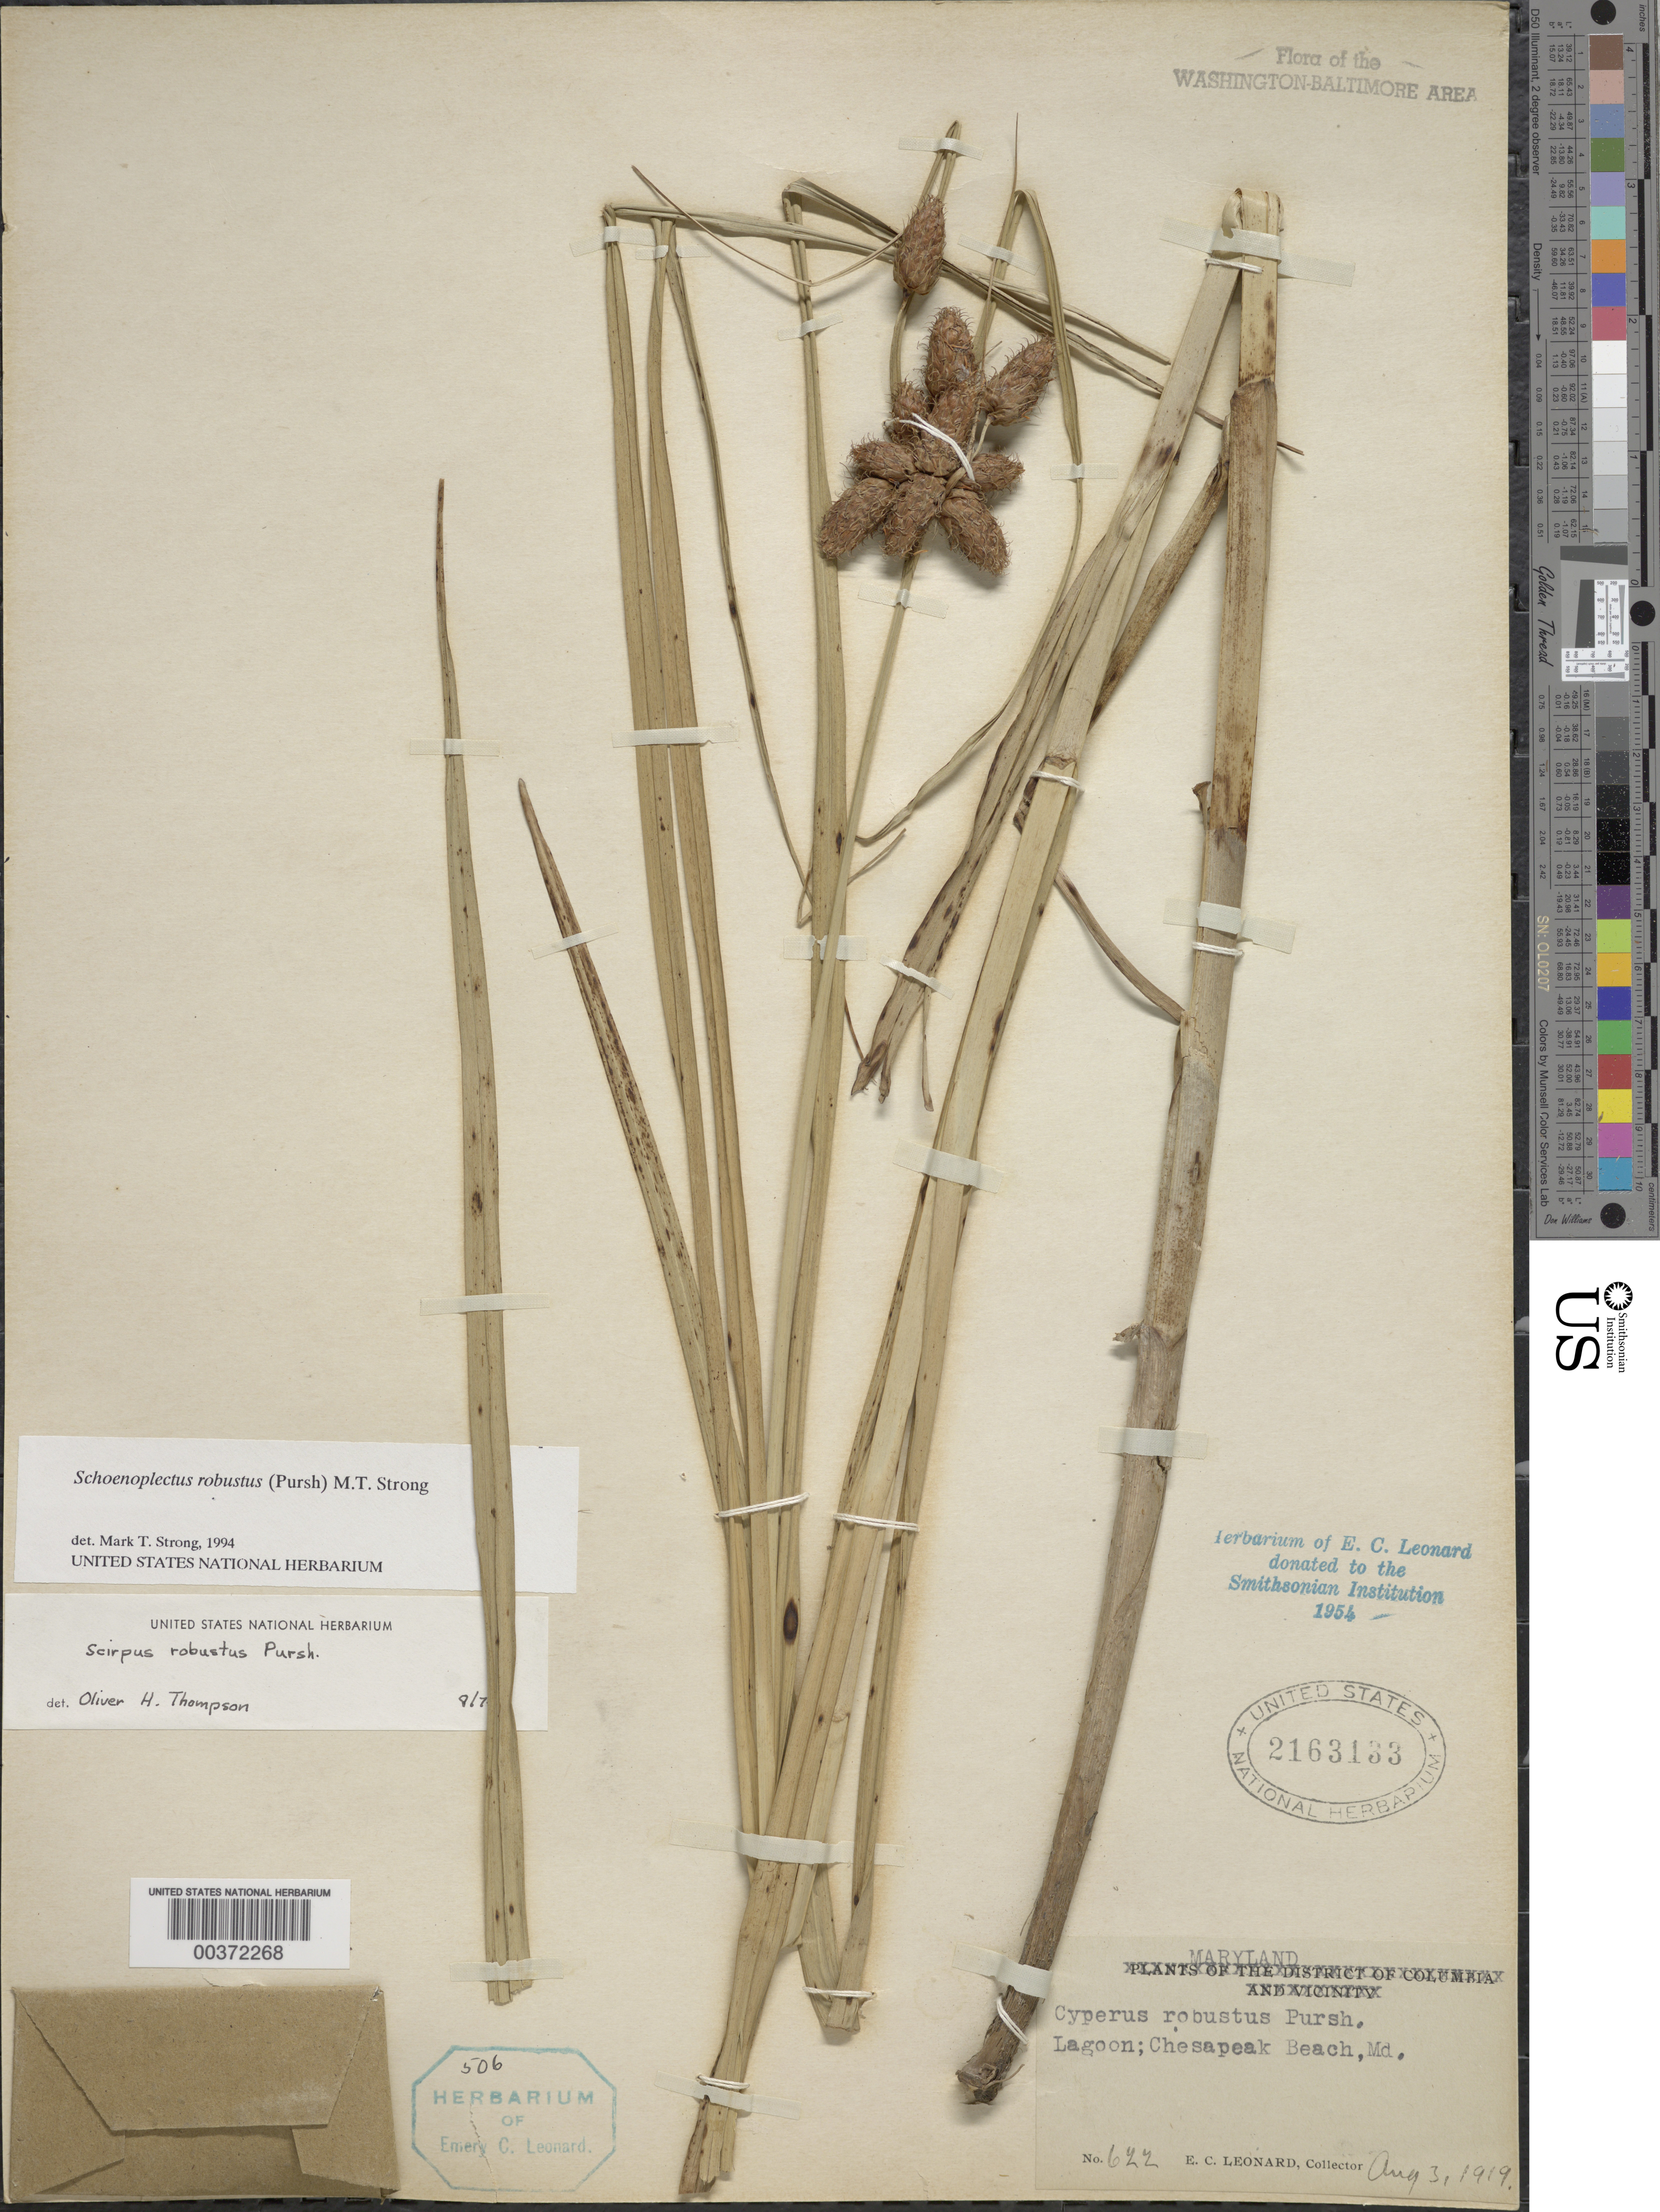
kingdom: Plantae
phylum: Tracheophyta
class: Liliopsida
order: Poales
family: Cyperaceae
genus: Bolboschoenus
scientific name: Bolboschoenus robustus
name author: (Pursh) Soják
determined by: Strong, M. T., (US), Smithsonian Institution - National Museum of Natural History (UNITED STATES)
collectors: E. C. Leonard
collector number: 622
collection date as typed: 03 Aug 1919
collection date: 1919-08-03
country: United States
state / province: Maryland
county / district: Calvert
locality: Chesapeake Beach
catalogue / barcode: US 2163133